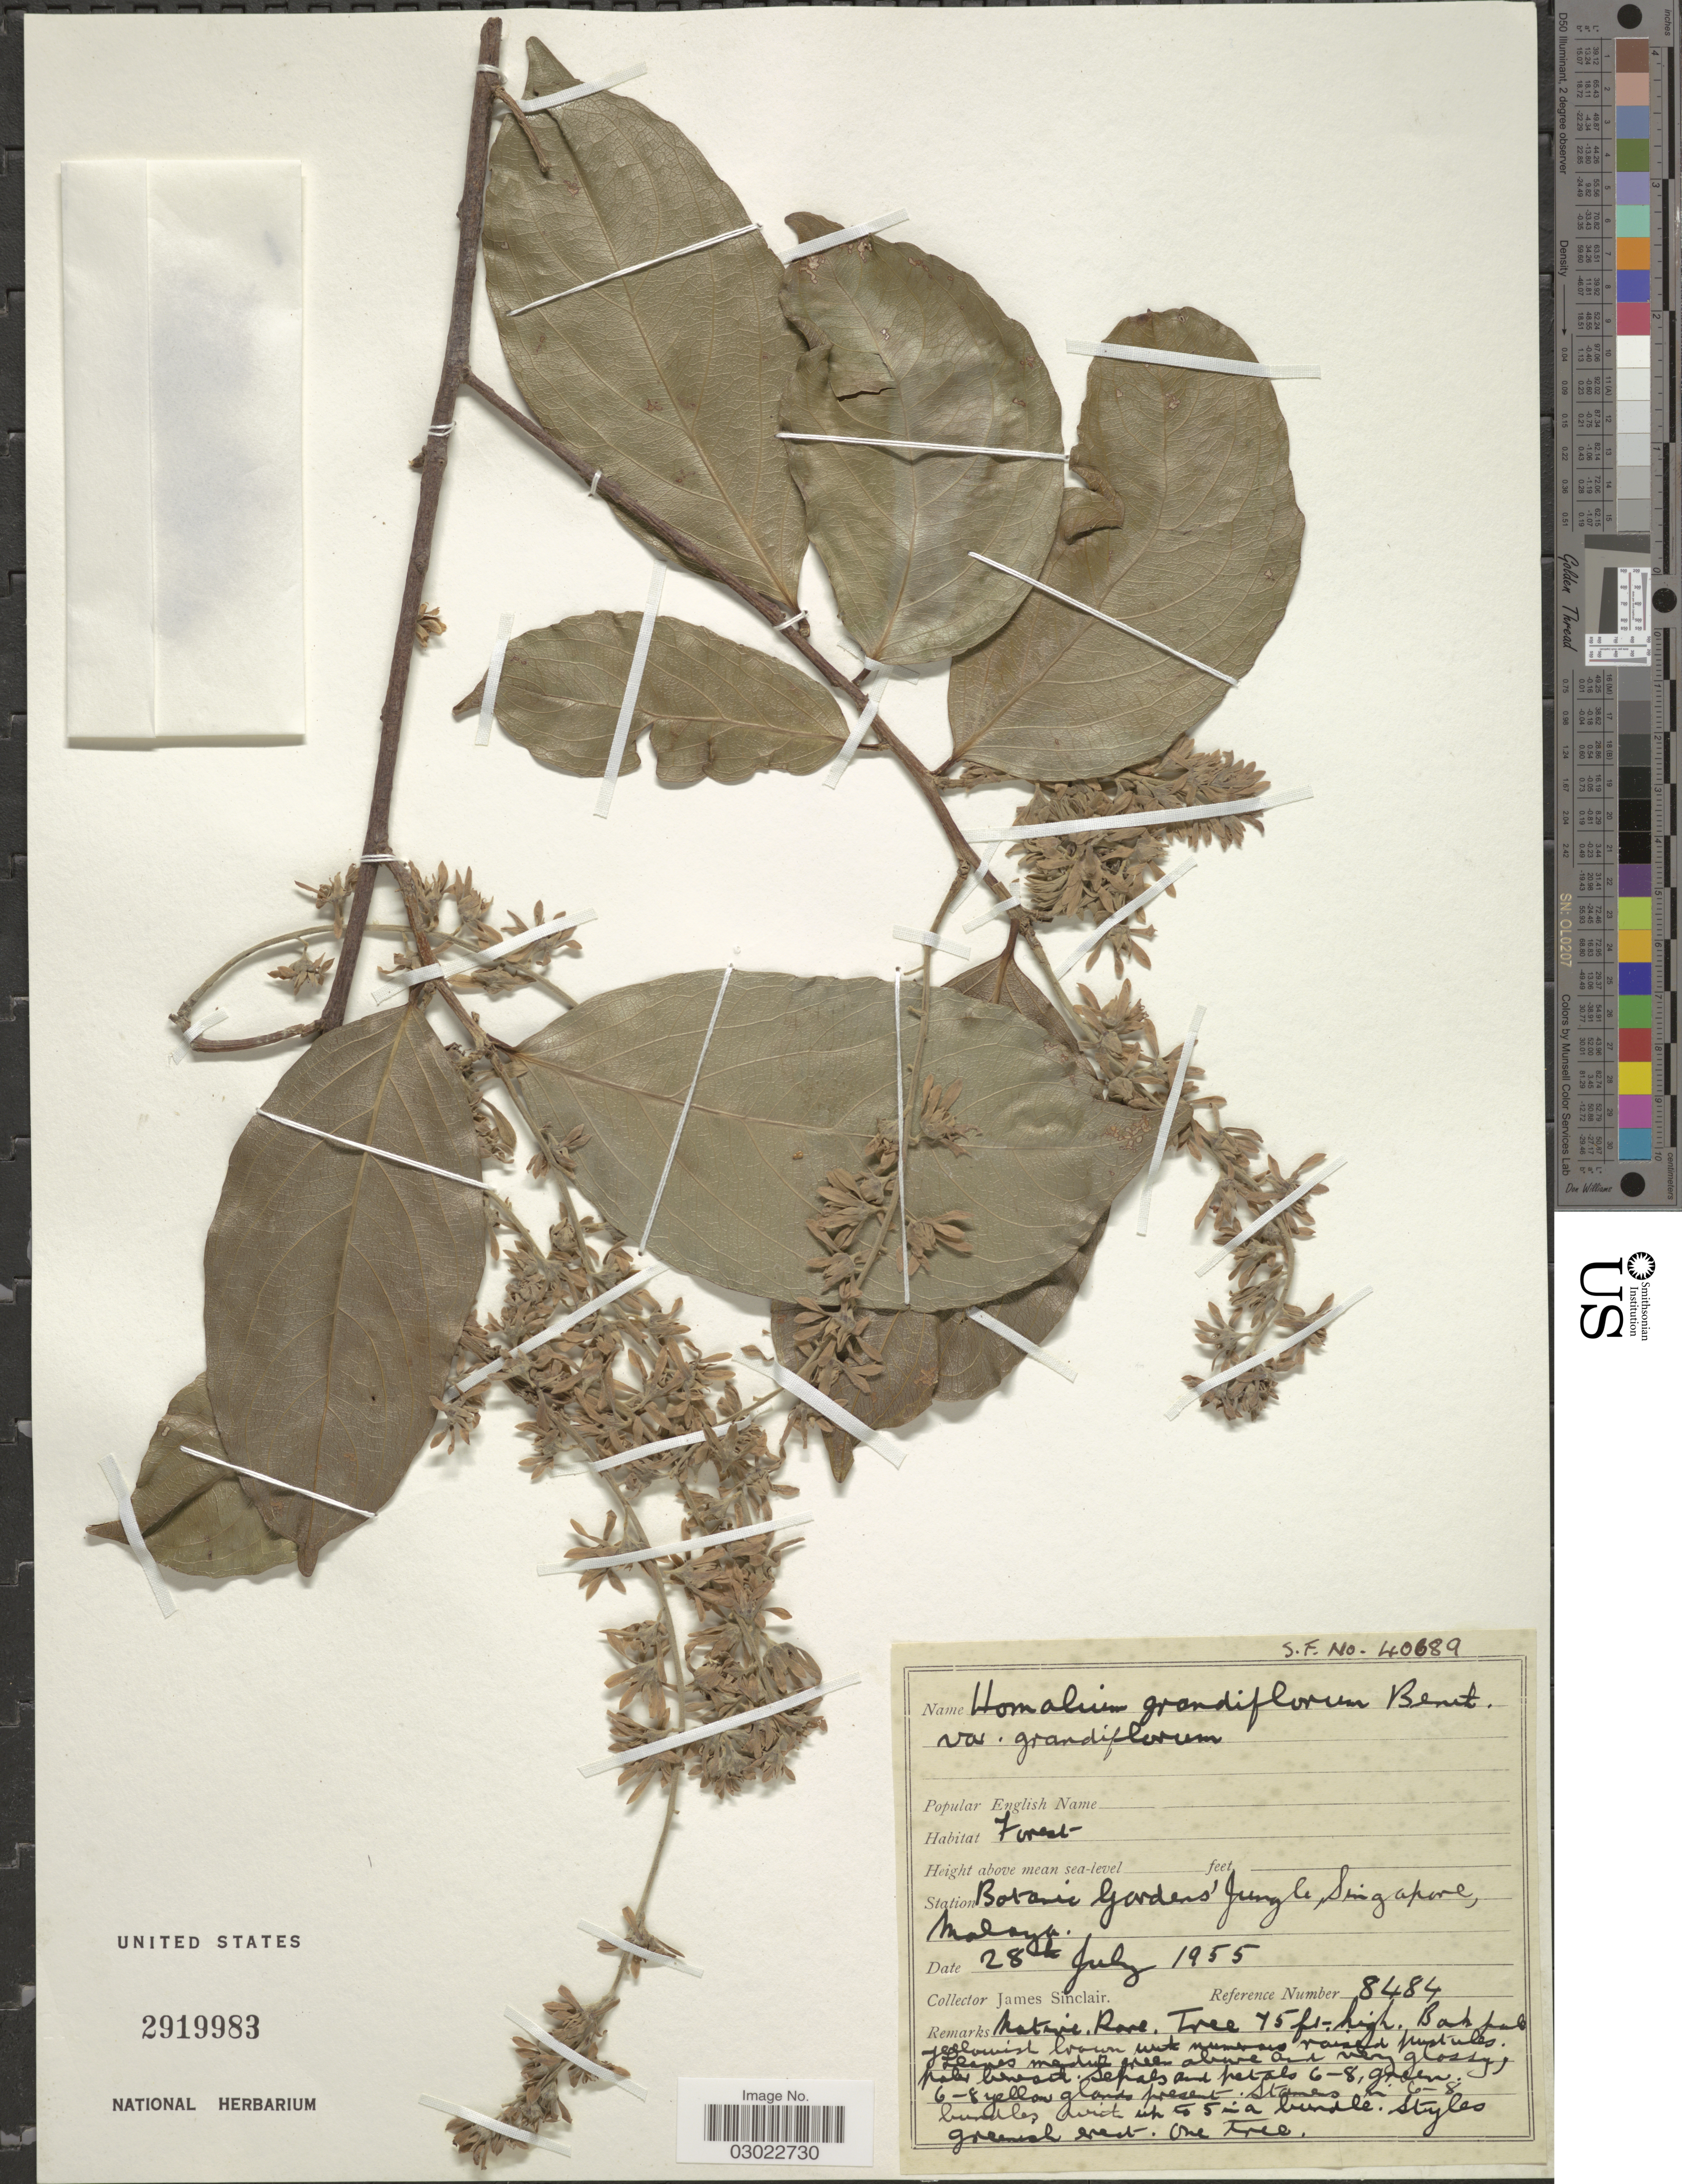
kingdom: Plantae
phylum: Tracheophyta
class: Magnoliopsida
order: Malpighiales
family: Salicaceae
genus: Homalium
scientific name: Homalium grandiflorum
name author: Naves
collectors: J. Sinclair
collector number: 8484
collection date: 1955-07-28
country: Singapore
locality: Botanic Garden's Jungle, Malaya.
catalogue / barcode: US 2919983